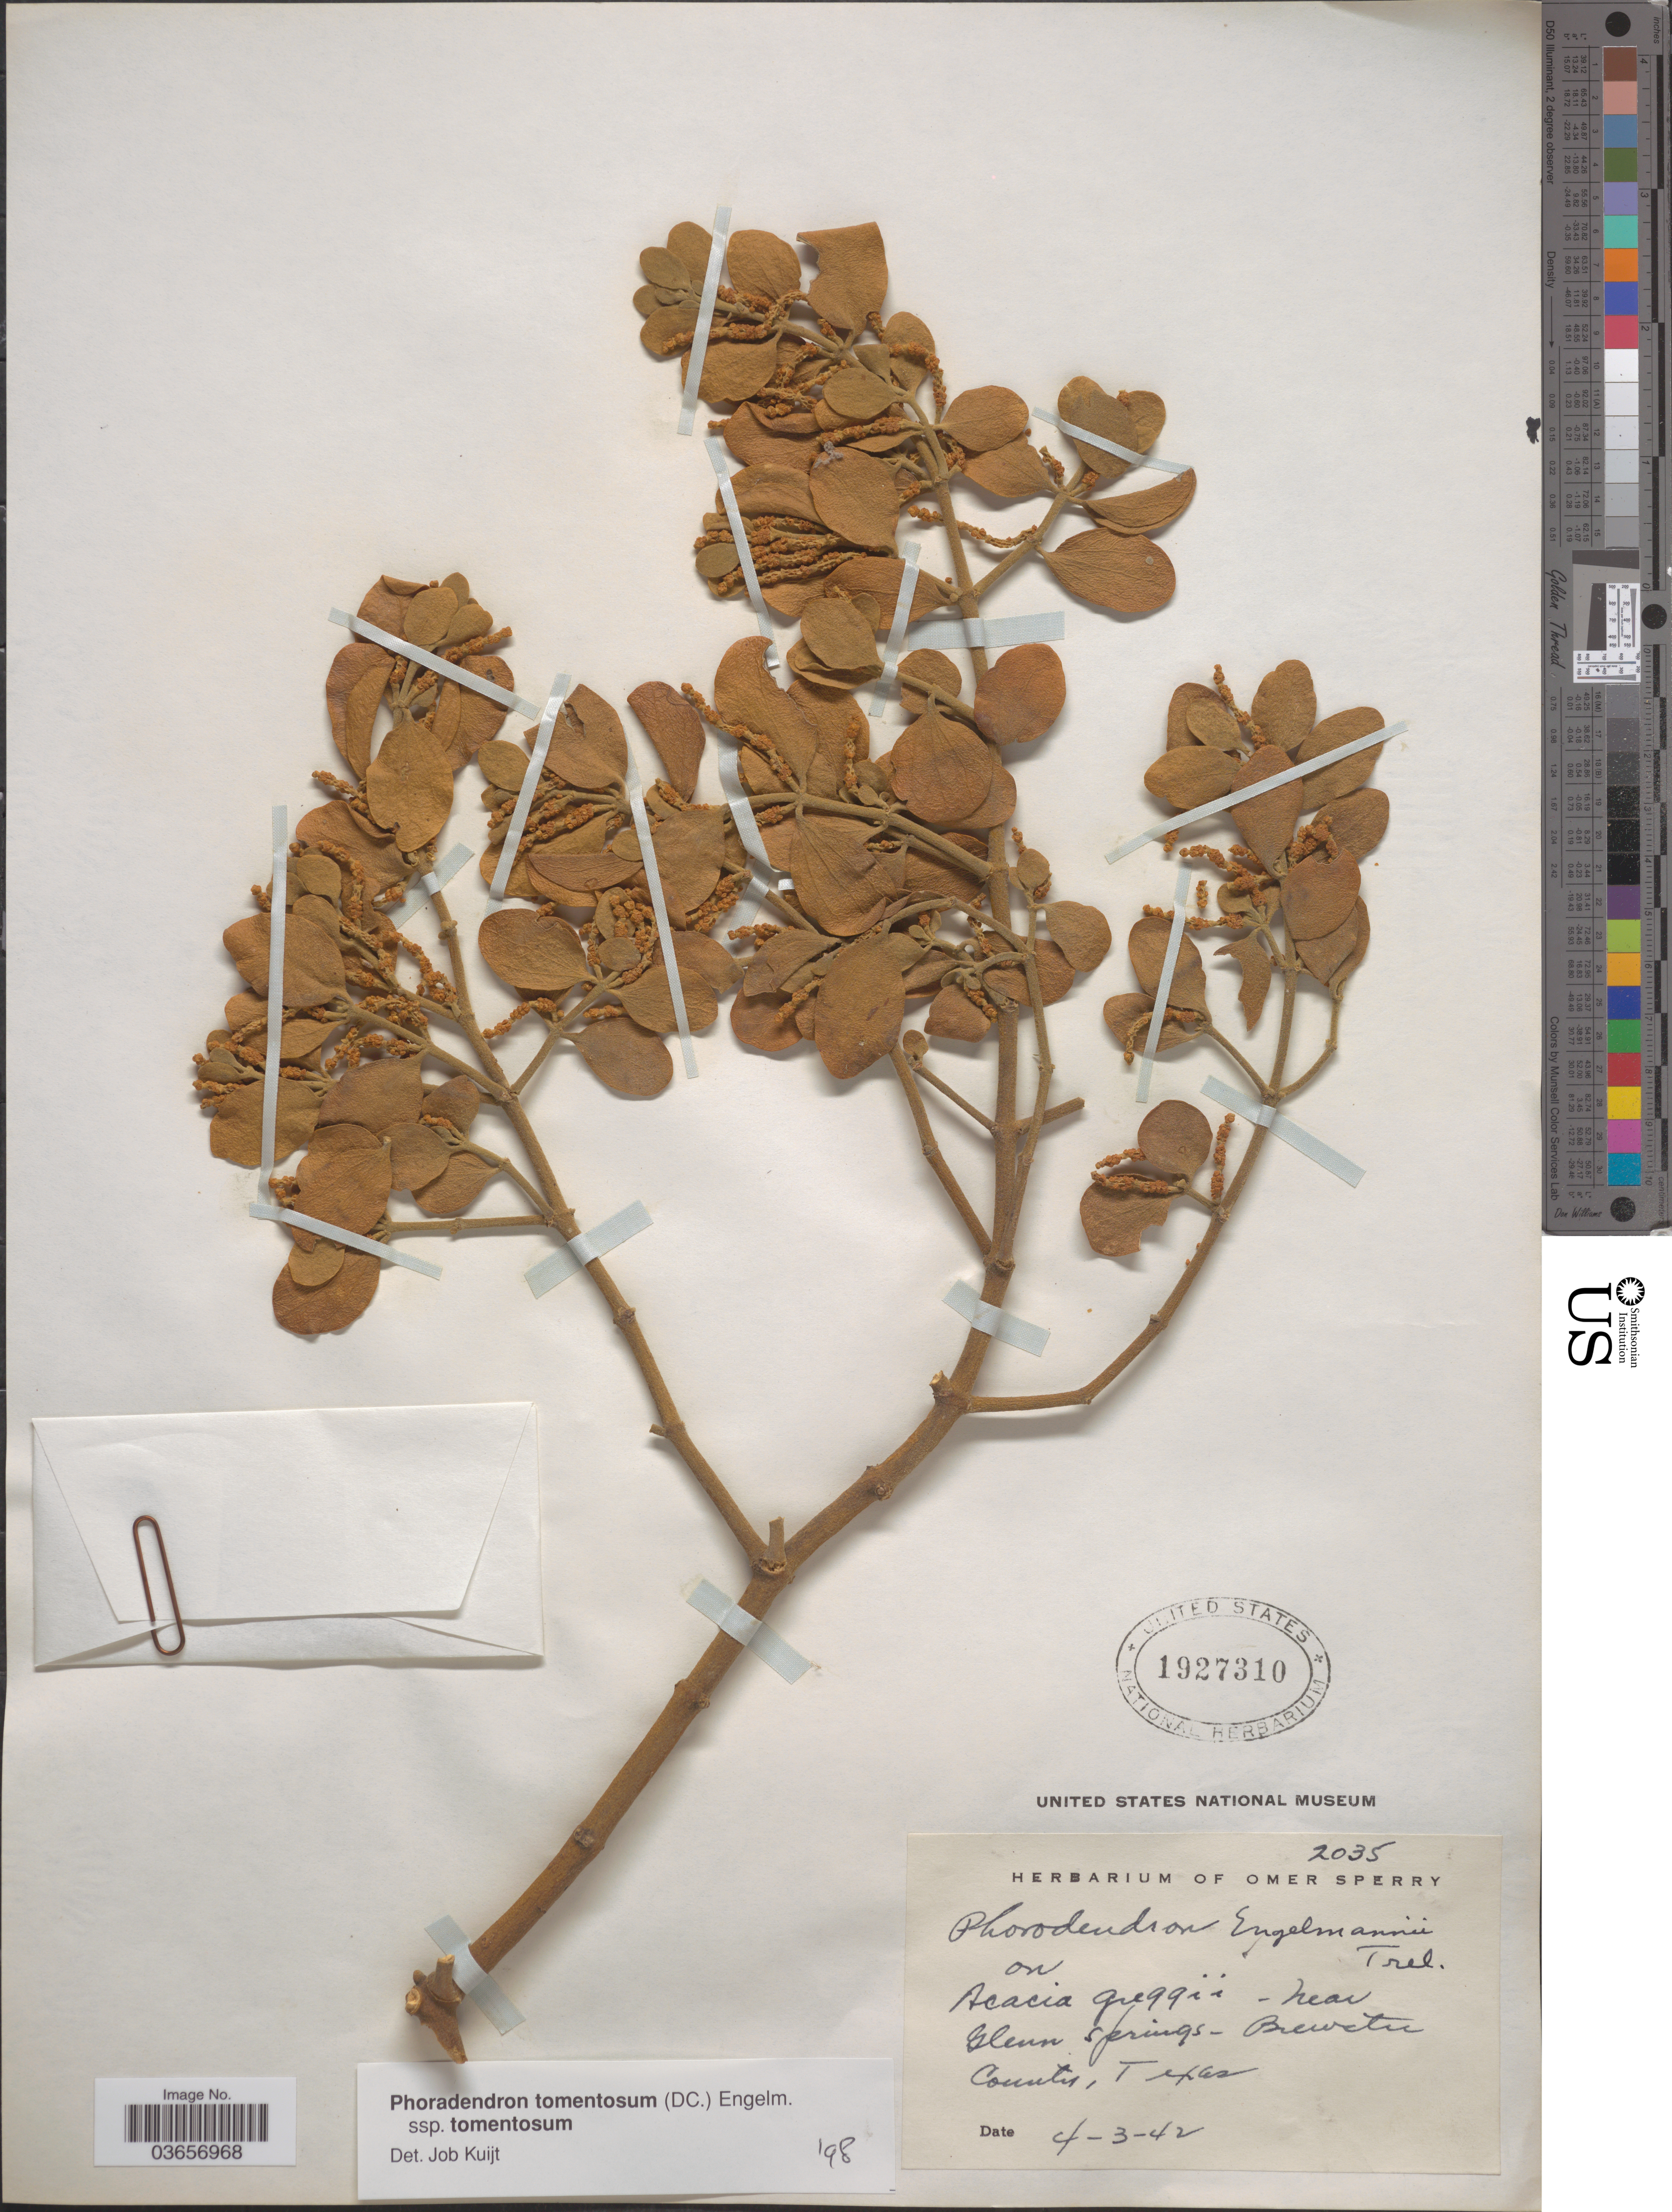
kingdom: Plantae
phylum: Tracheophyta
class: Magnoliopsida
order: Santalales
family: Viscaceae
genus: Phoradendron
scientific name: Phoradendron tomentosum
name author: DC.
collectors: O. E. Sperry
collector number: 2035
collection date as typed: Transcribed d/m/y: 3/4/42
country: United States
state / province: Texas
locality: Near Glenn Springs - Brewster County.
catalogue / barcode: US 1927310